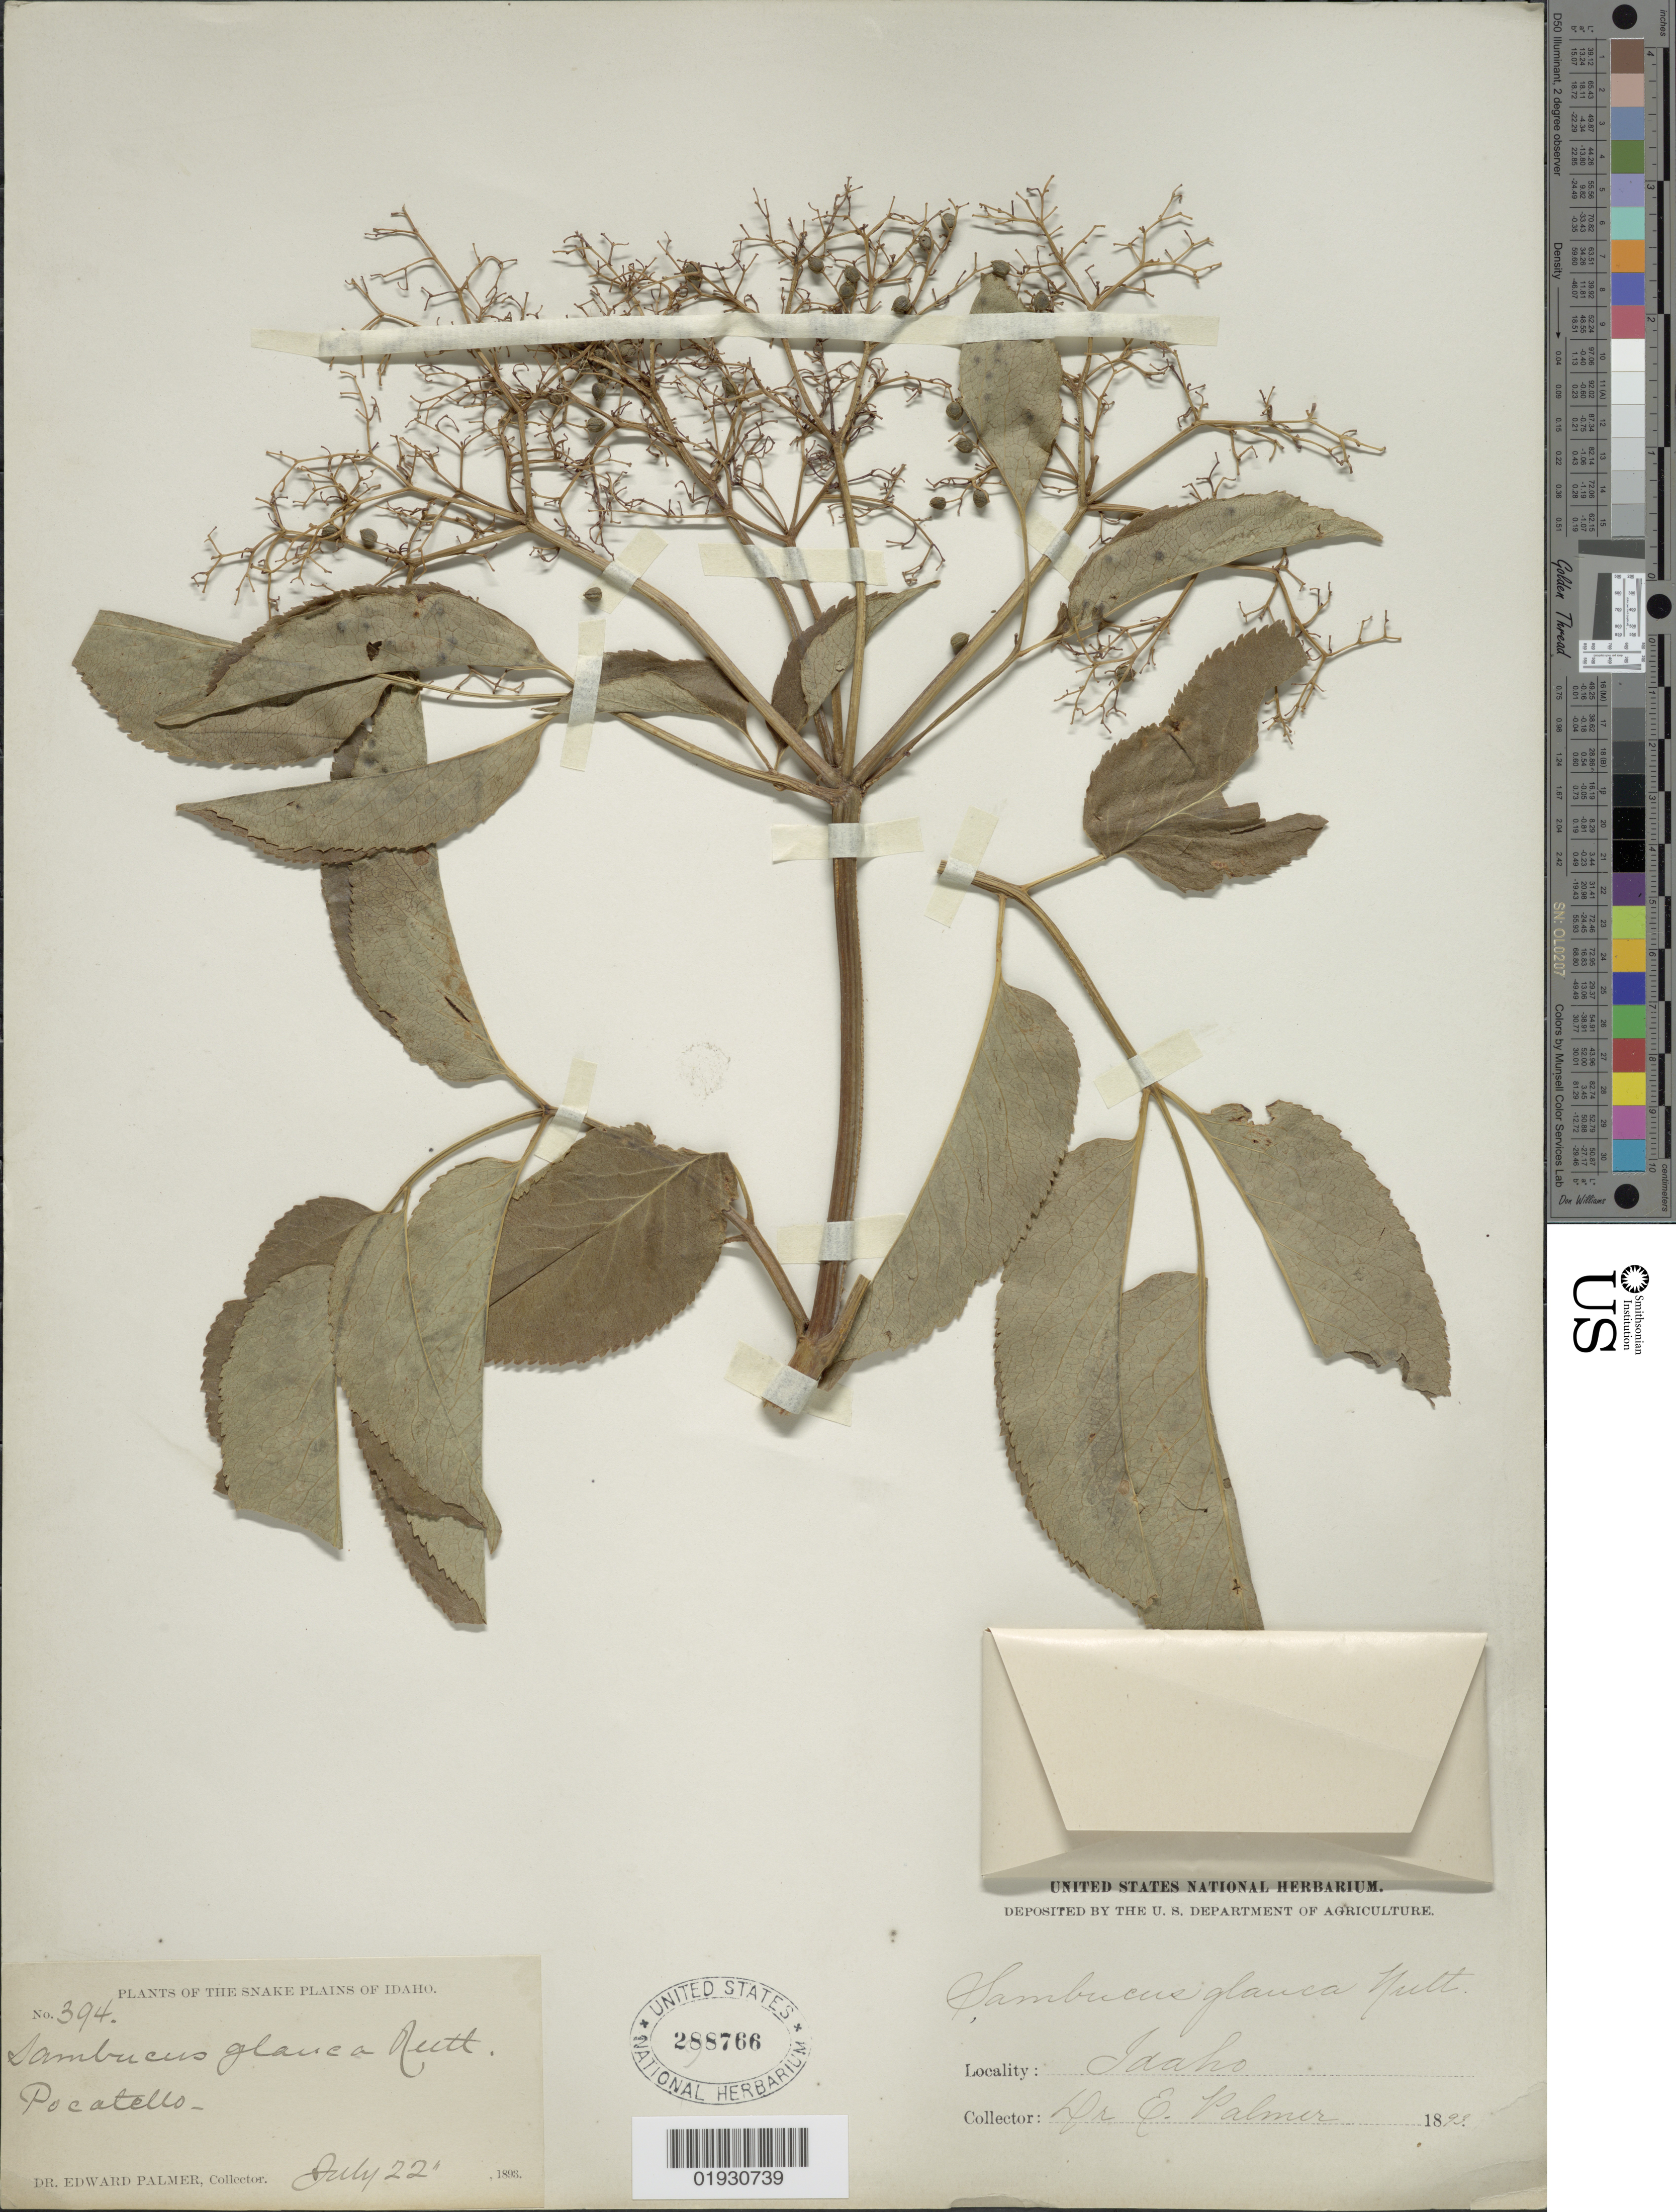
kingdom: Plantae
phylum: Tracheophyta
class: Magnoliopsida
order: Dipsacales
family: Viburnaceae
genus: Sambucus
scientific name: Sambucus cerulea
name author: Raf.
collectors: E. Palmer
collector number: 394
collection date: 1893-07-22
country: United States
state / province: Idaho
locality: The Snake Plains, Pocatello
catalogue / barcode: US 288766